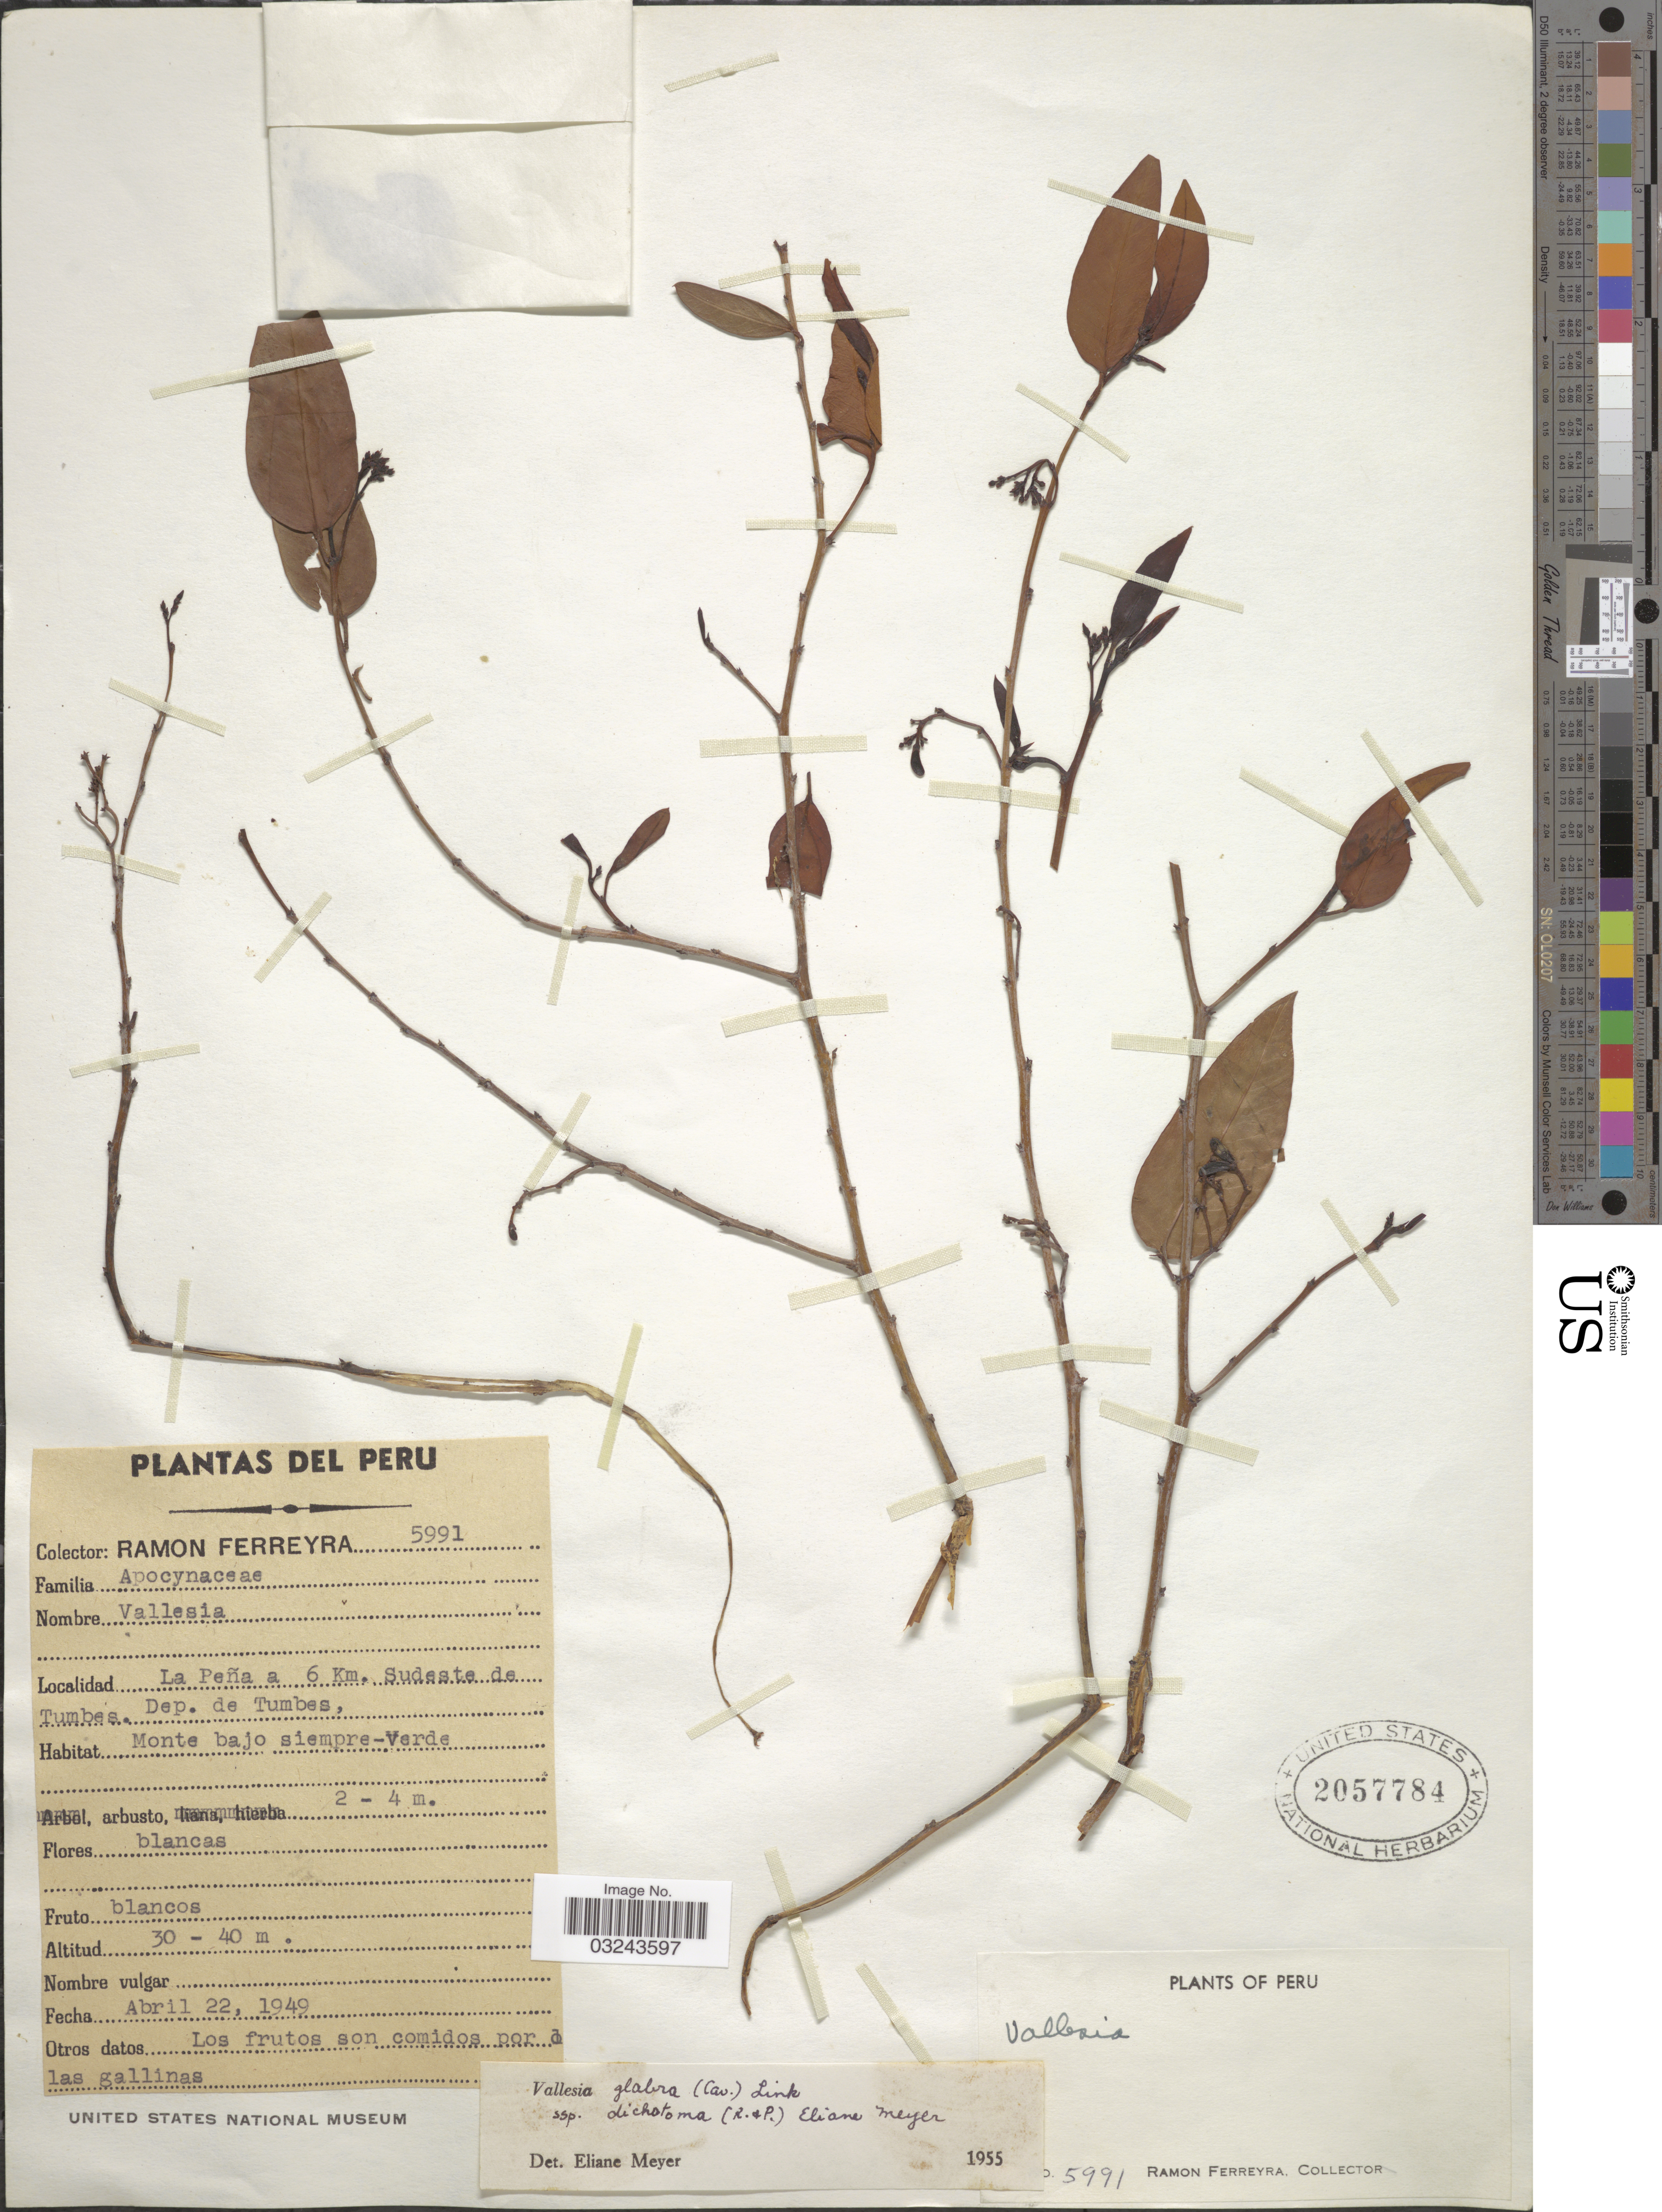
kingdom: Plantae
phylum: Tracheophyta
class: Magnoliopsida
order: Gentianales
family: Apocynaceae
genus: Vallesia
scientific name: Vallesia glabra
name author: (Cav.) Link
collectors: R. A. Ferreyra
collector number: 5991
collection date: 1949-04-22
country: Peru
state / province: Tumbes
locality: La Peña a 6 Km. Sudeste de Tumbes, Dep. de Tumbes.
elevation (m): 30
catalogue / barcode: US 2057784